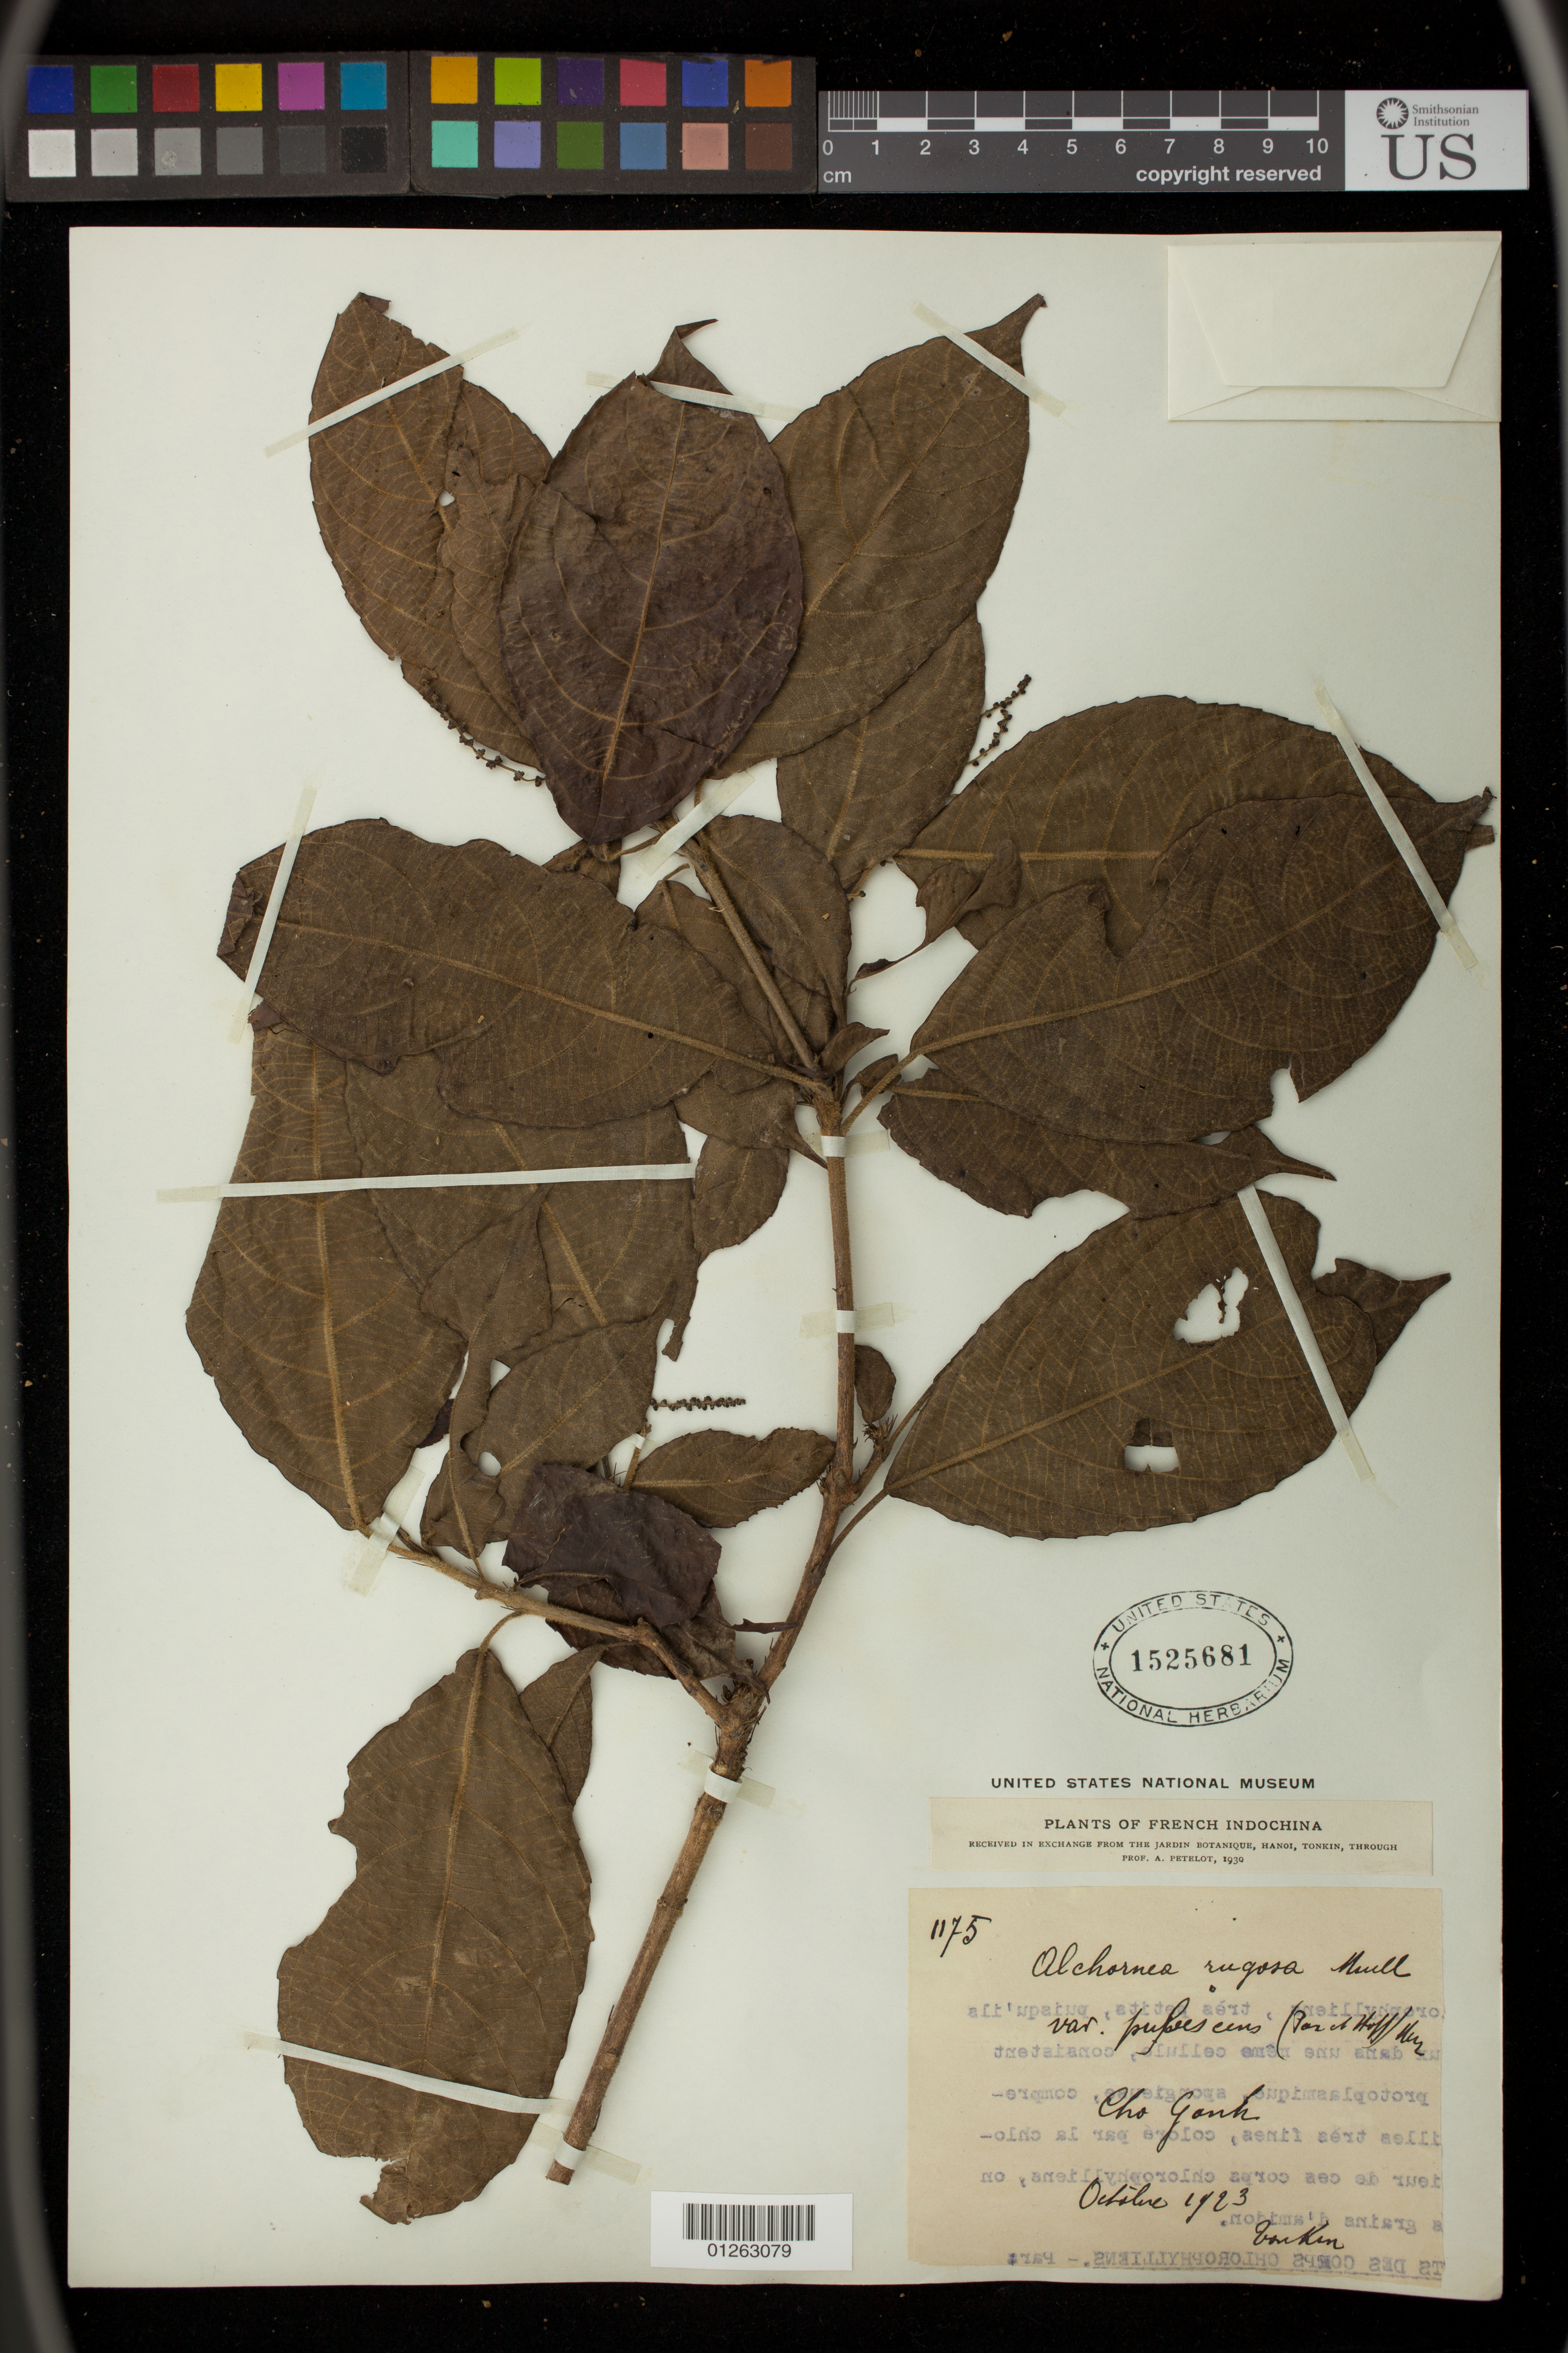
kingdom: Plantae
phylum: Tracheophyta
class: Magnoliopsida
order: Malpighiales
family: Euphorbiaceae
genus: Alchornea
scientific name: Alchornea rugosa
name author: (Lour.) Müll. Arg.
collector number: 1175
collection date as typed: Oct 1923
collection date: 1923-10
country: Vietnam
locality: Cho gank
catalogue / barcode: US 1525681